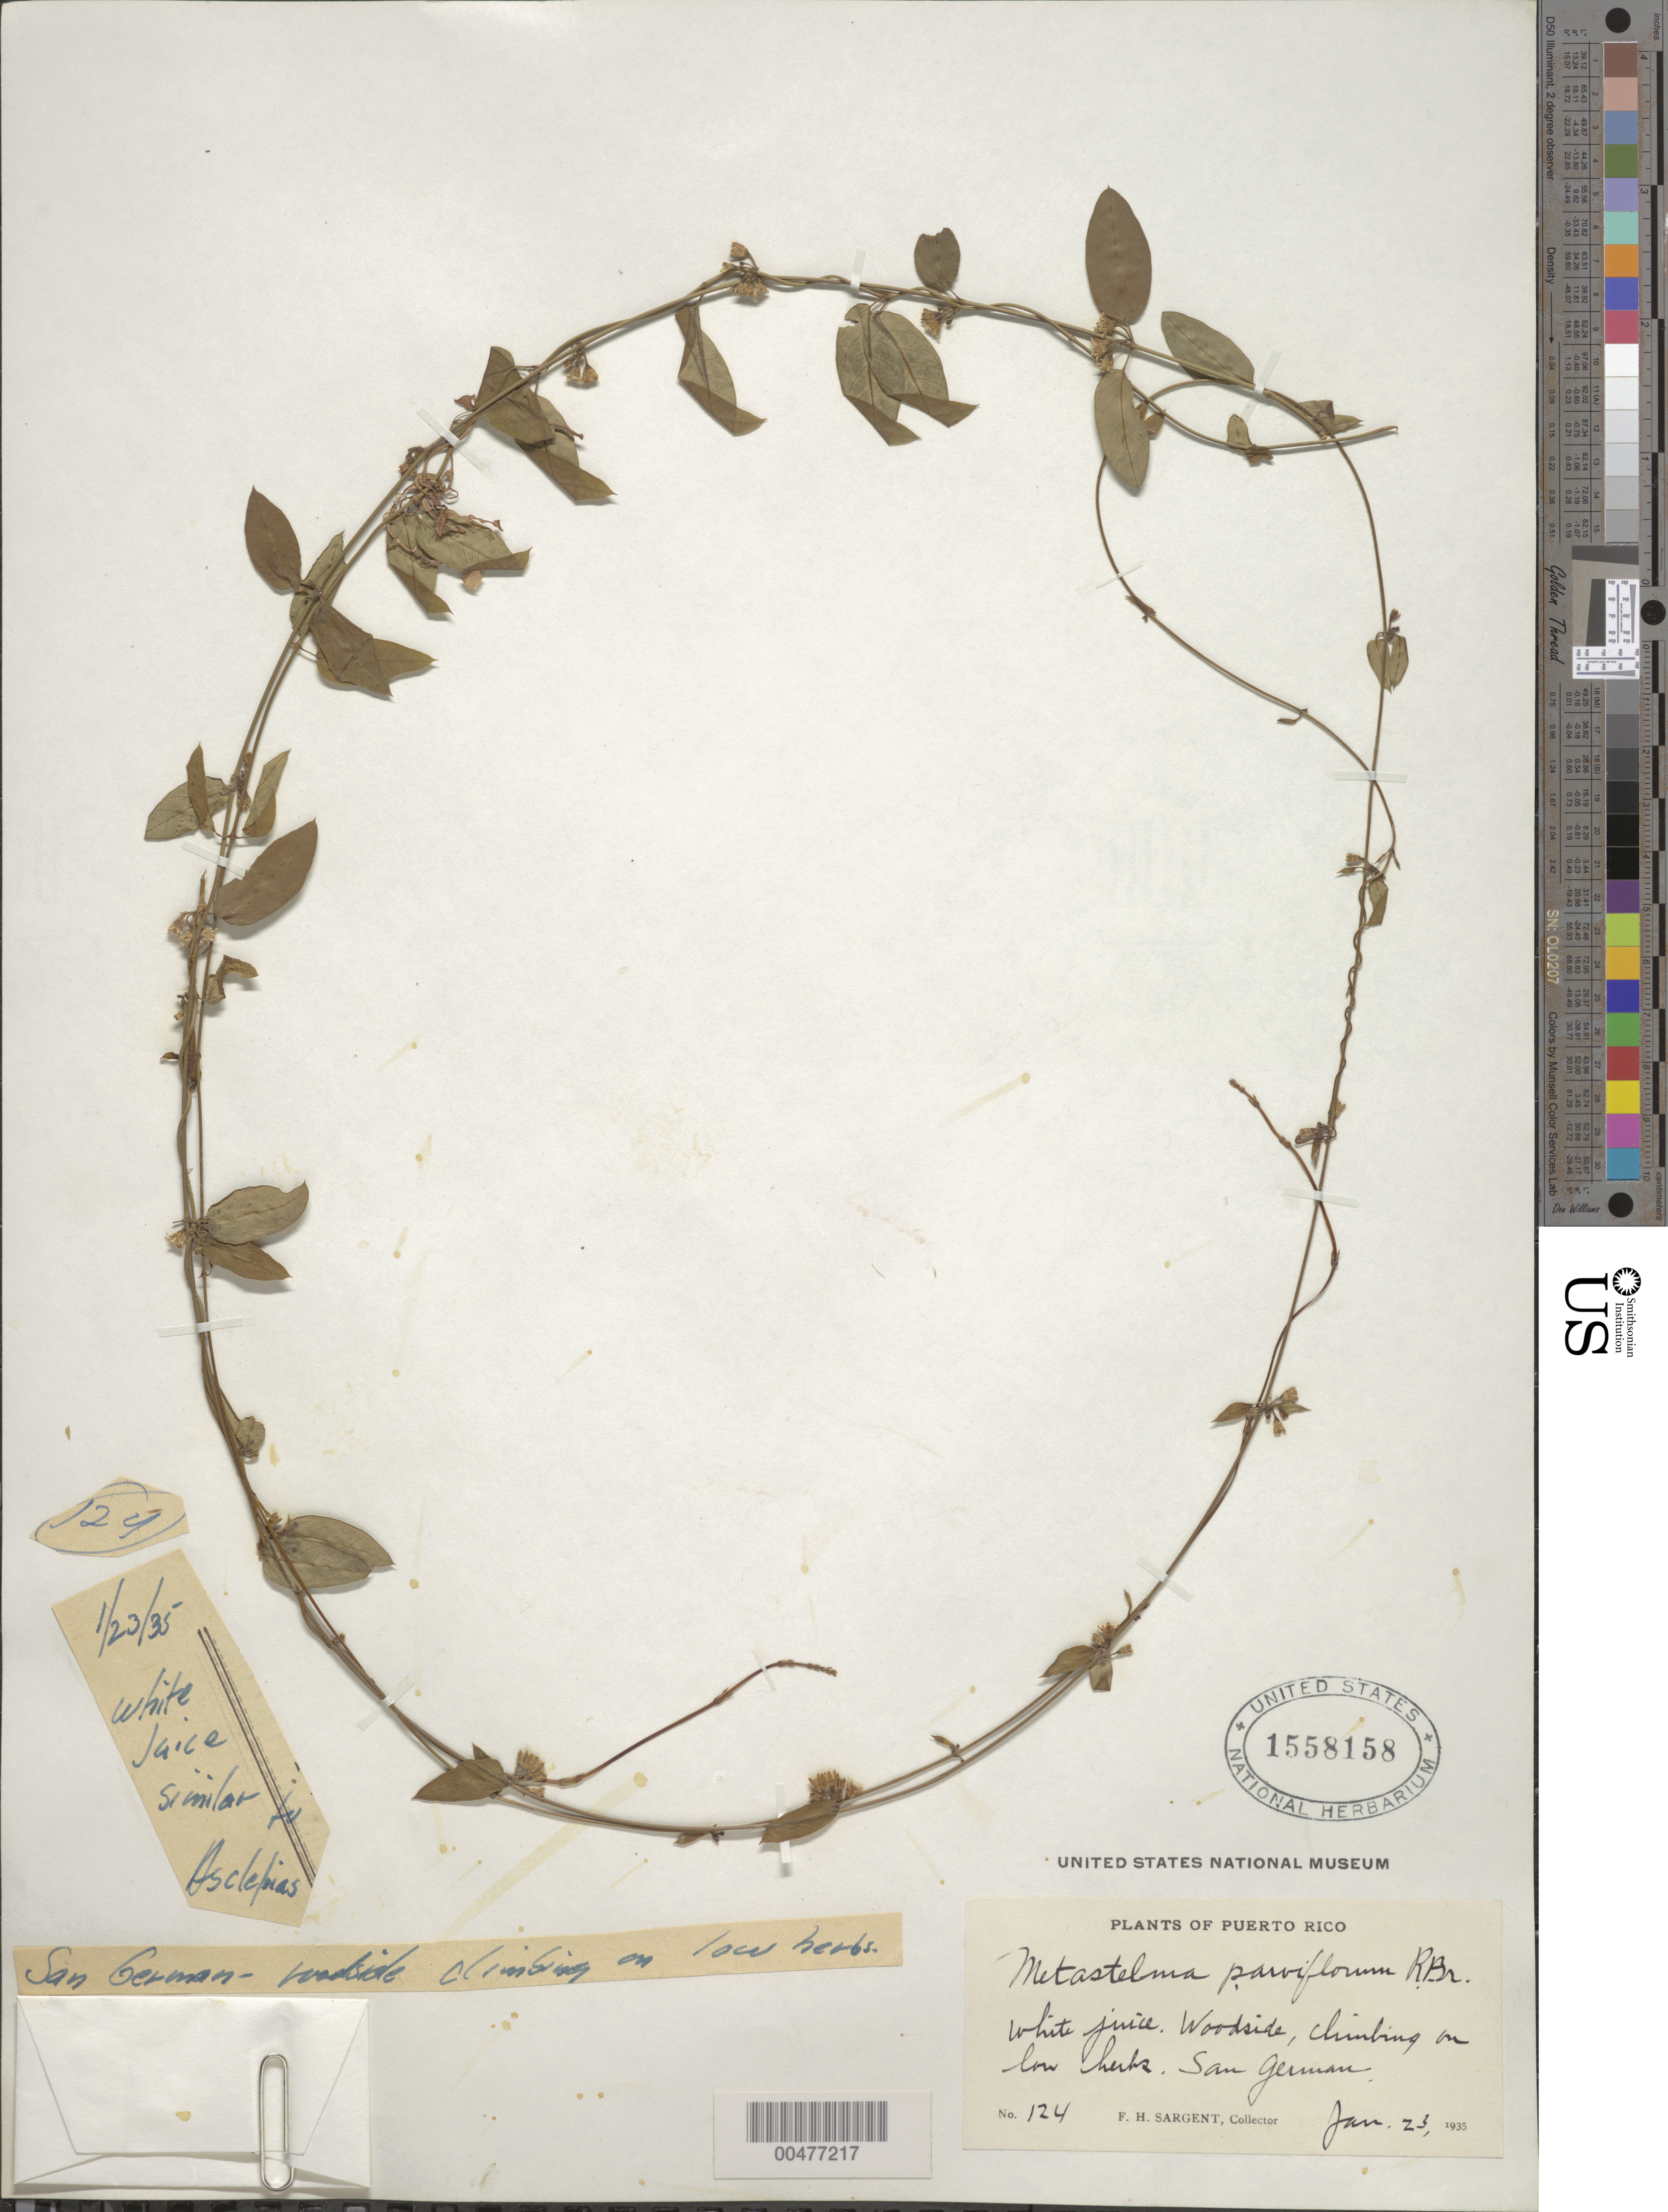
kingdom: Plantae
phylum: Tracheophyta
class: Magnoliopsida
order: Gentianales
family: Apocynaceae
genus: Metastelma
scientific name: Metastelma parviflorum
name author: (Sw.) Schult.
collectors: F. H. Sargent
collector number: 124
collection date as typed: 23 Jan 1935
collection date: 1935-01-23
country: Puerto Rico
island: Greater Antilles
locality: San German. Woodside.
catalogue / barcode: US 1558158